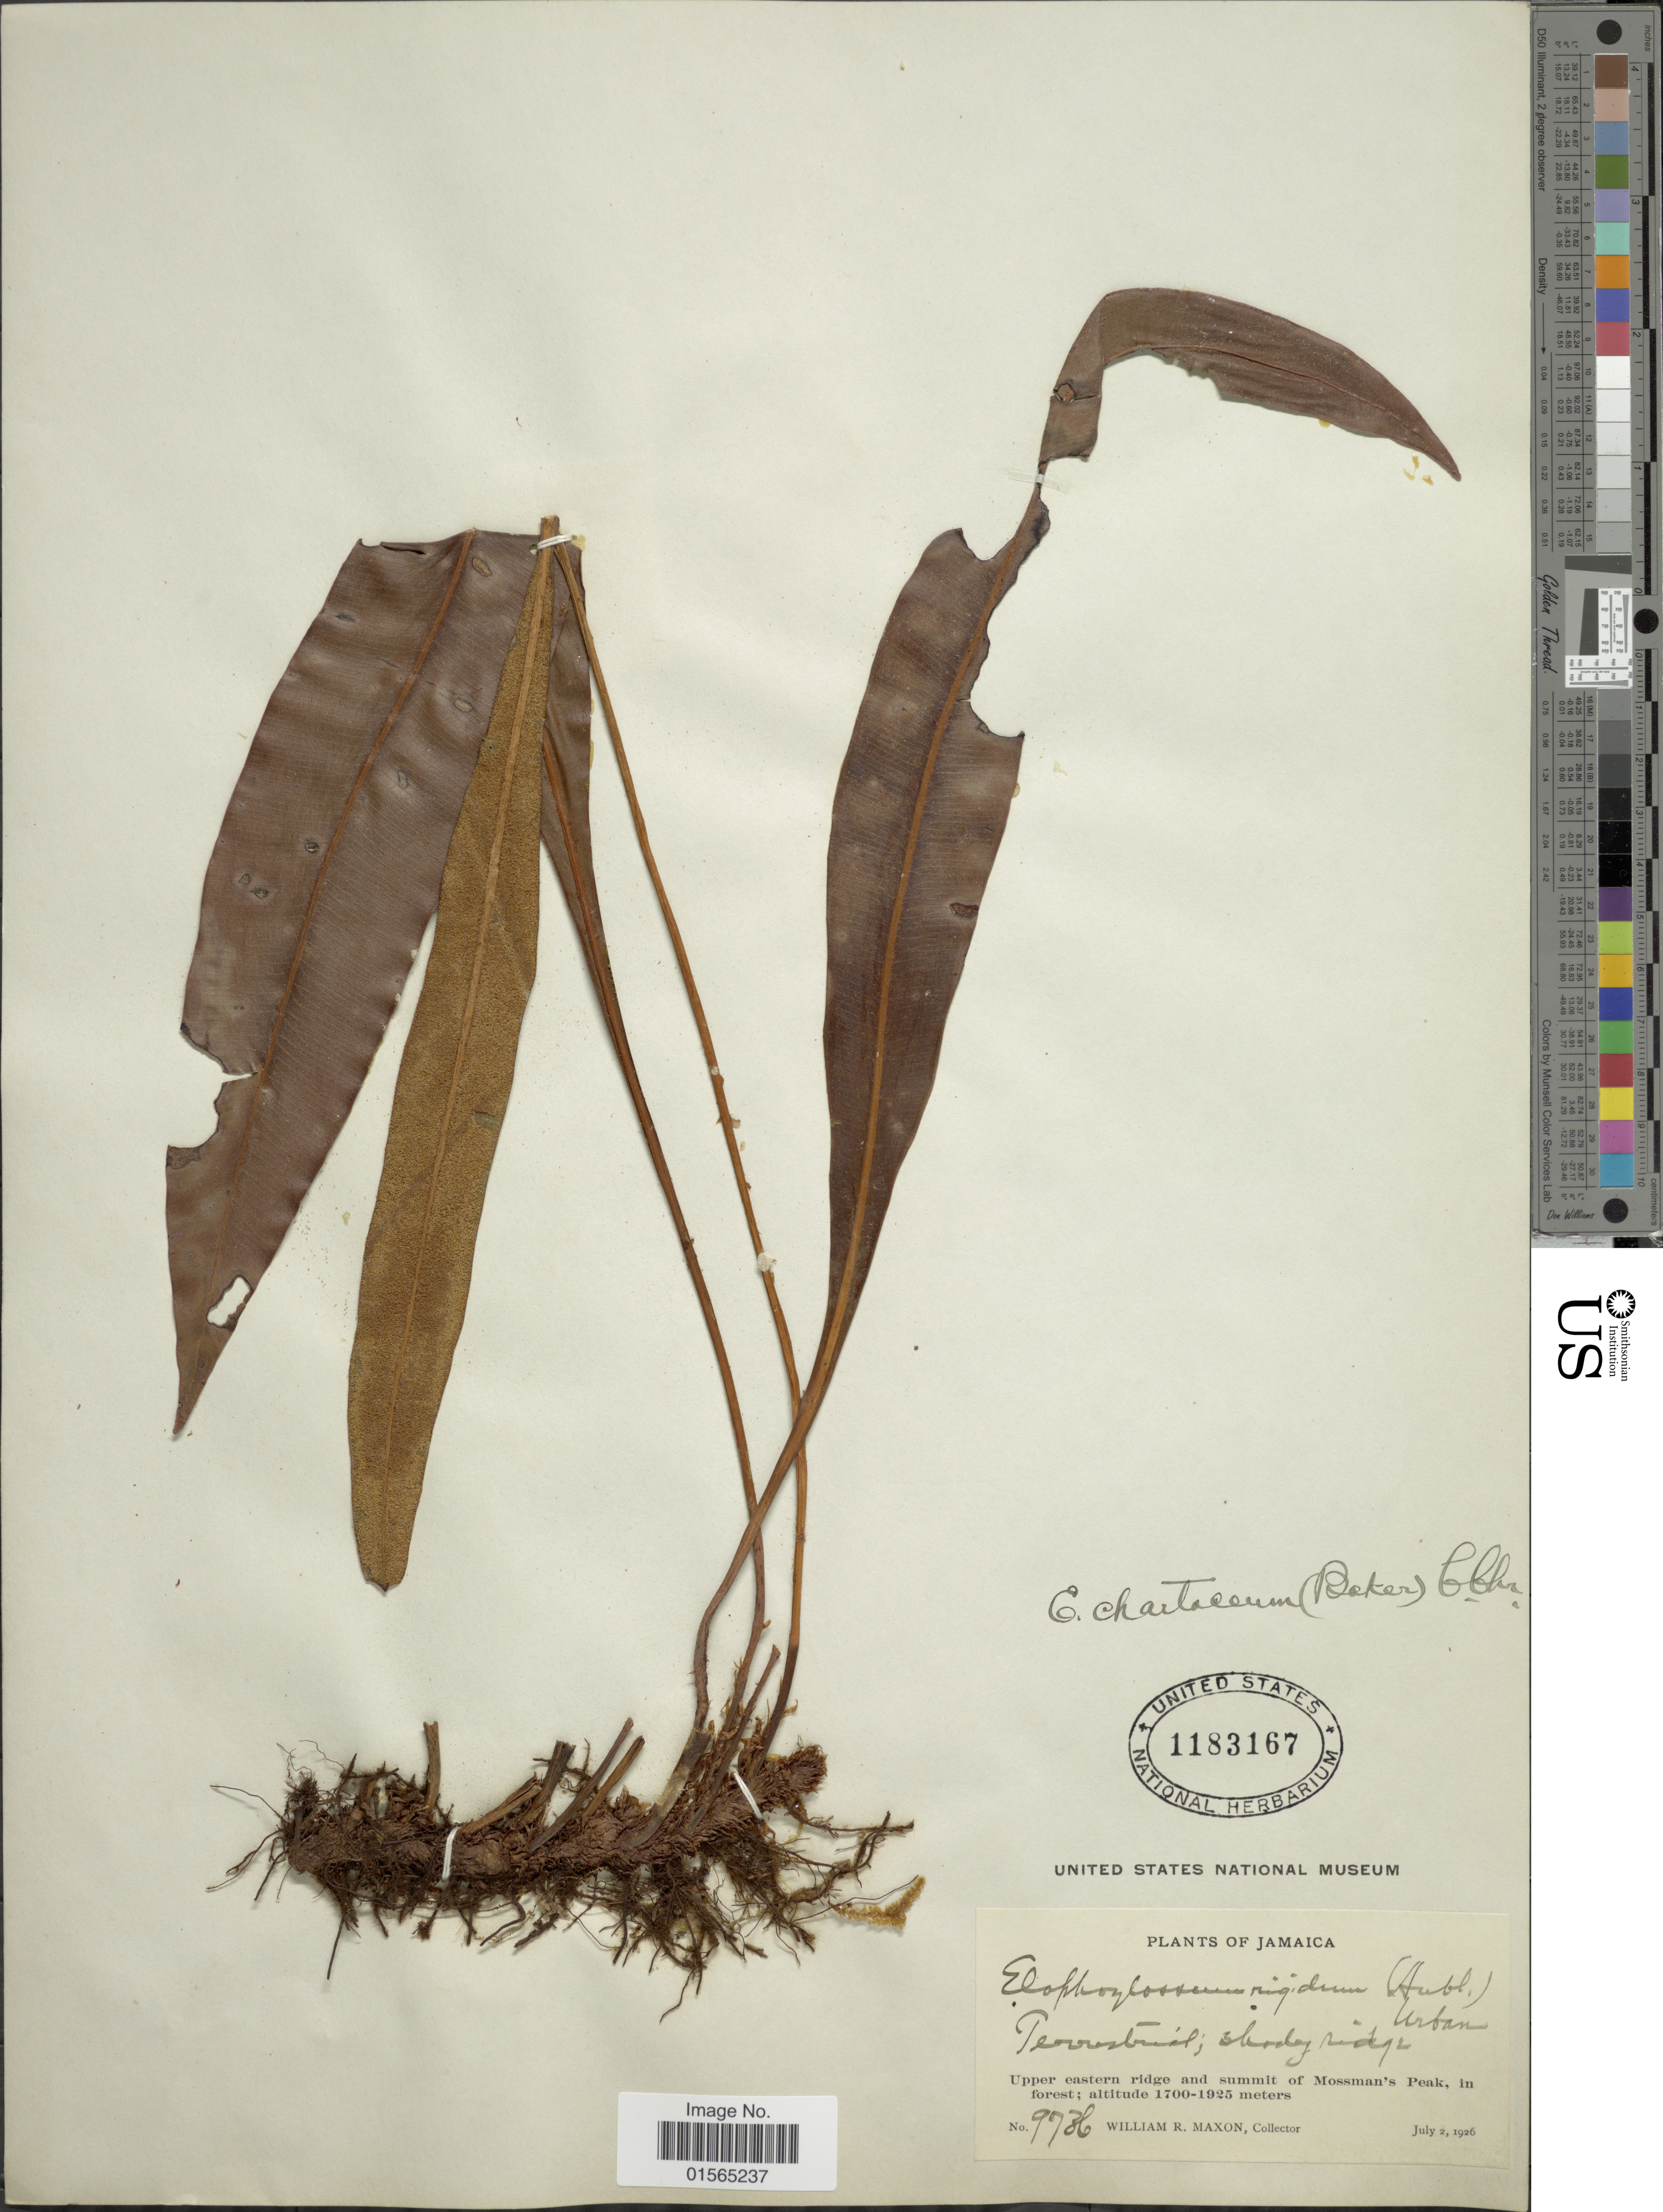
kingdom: Plantae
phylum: Tracheophyta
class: Polypodiopsida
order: Polypodiales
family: Dryopteridaceae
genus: Elaphoglossum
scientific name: Elaphoglossum chartaceum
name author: (Baker ex Jenman) C. Chr.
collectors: W. R. Maxon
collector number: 9736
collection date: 1926-07-02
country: Jamaica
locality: Upper eastern ridge and summit of Mossman's Peak, in forest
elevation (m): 1700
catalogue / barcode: US 1183167